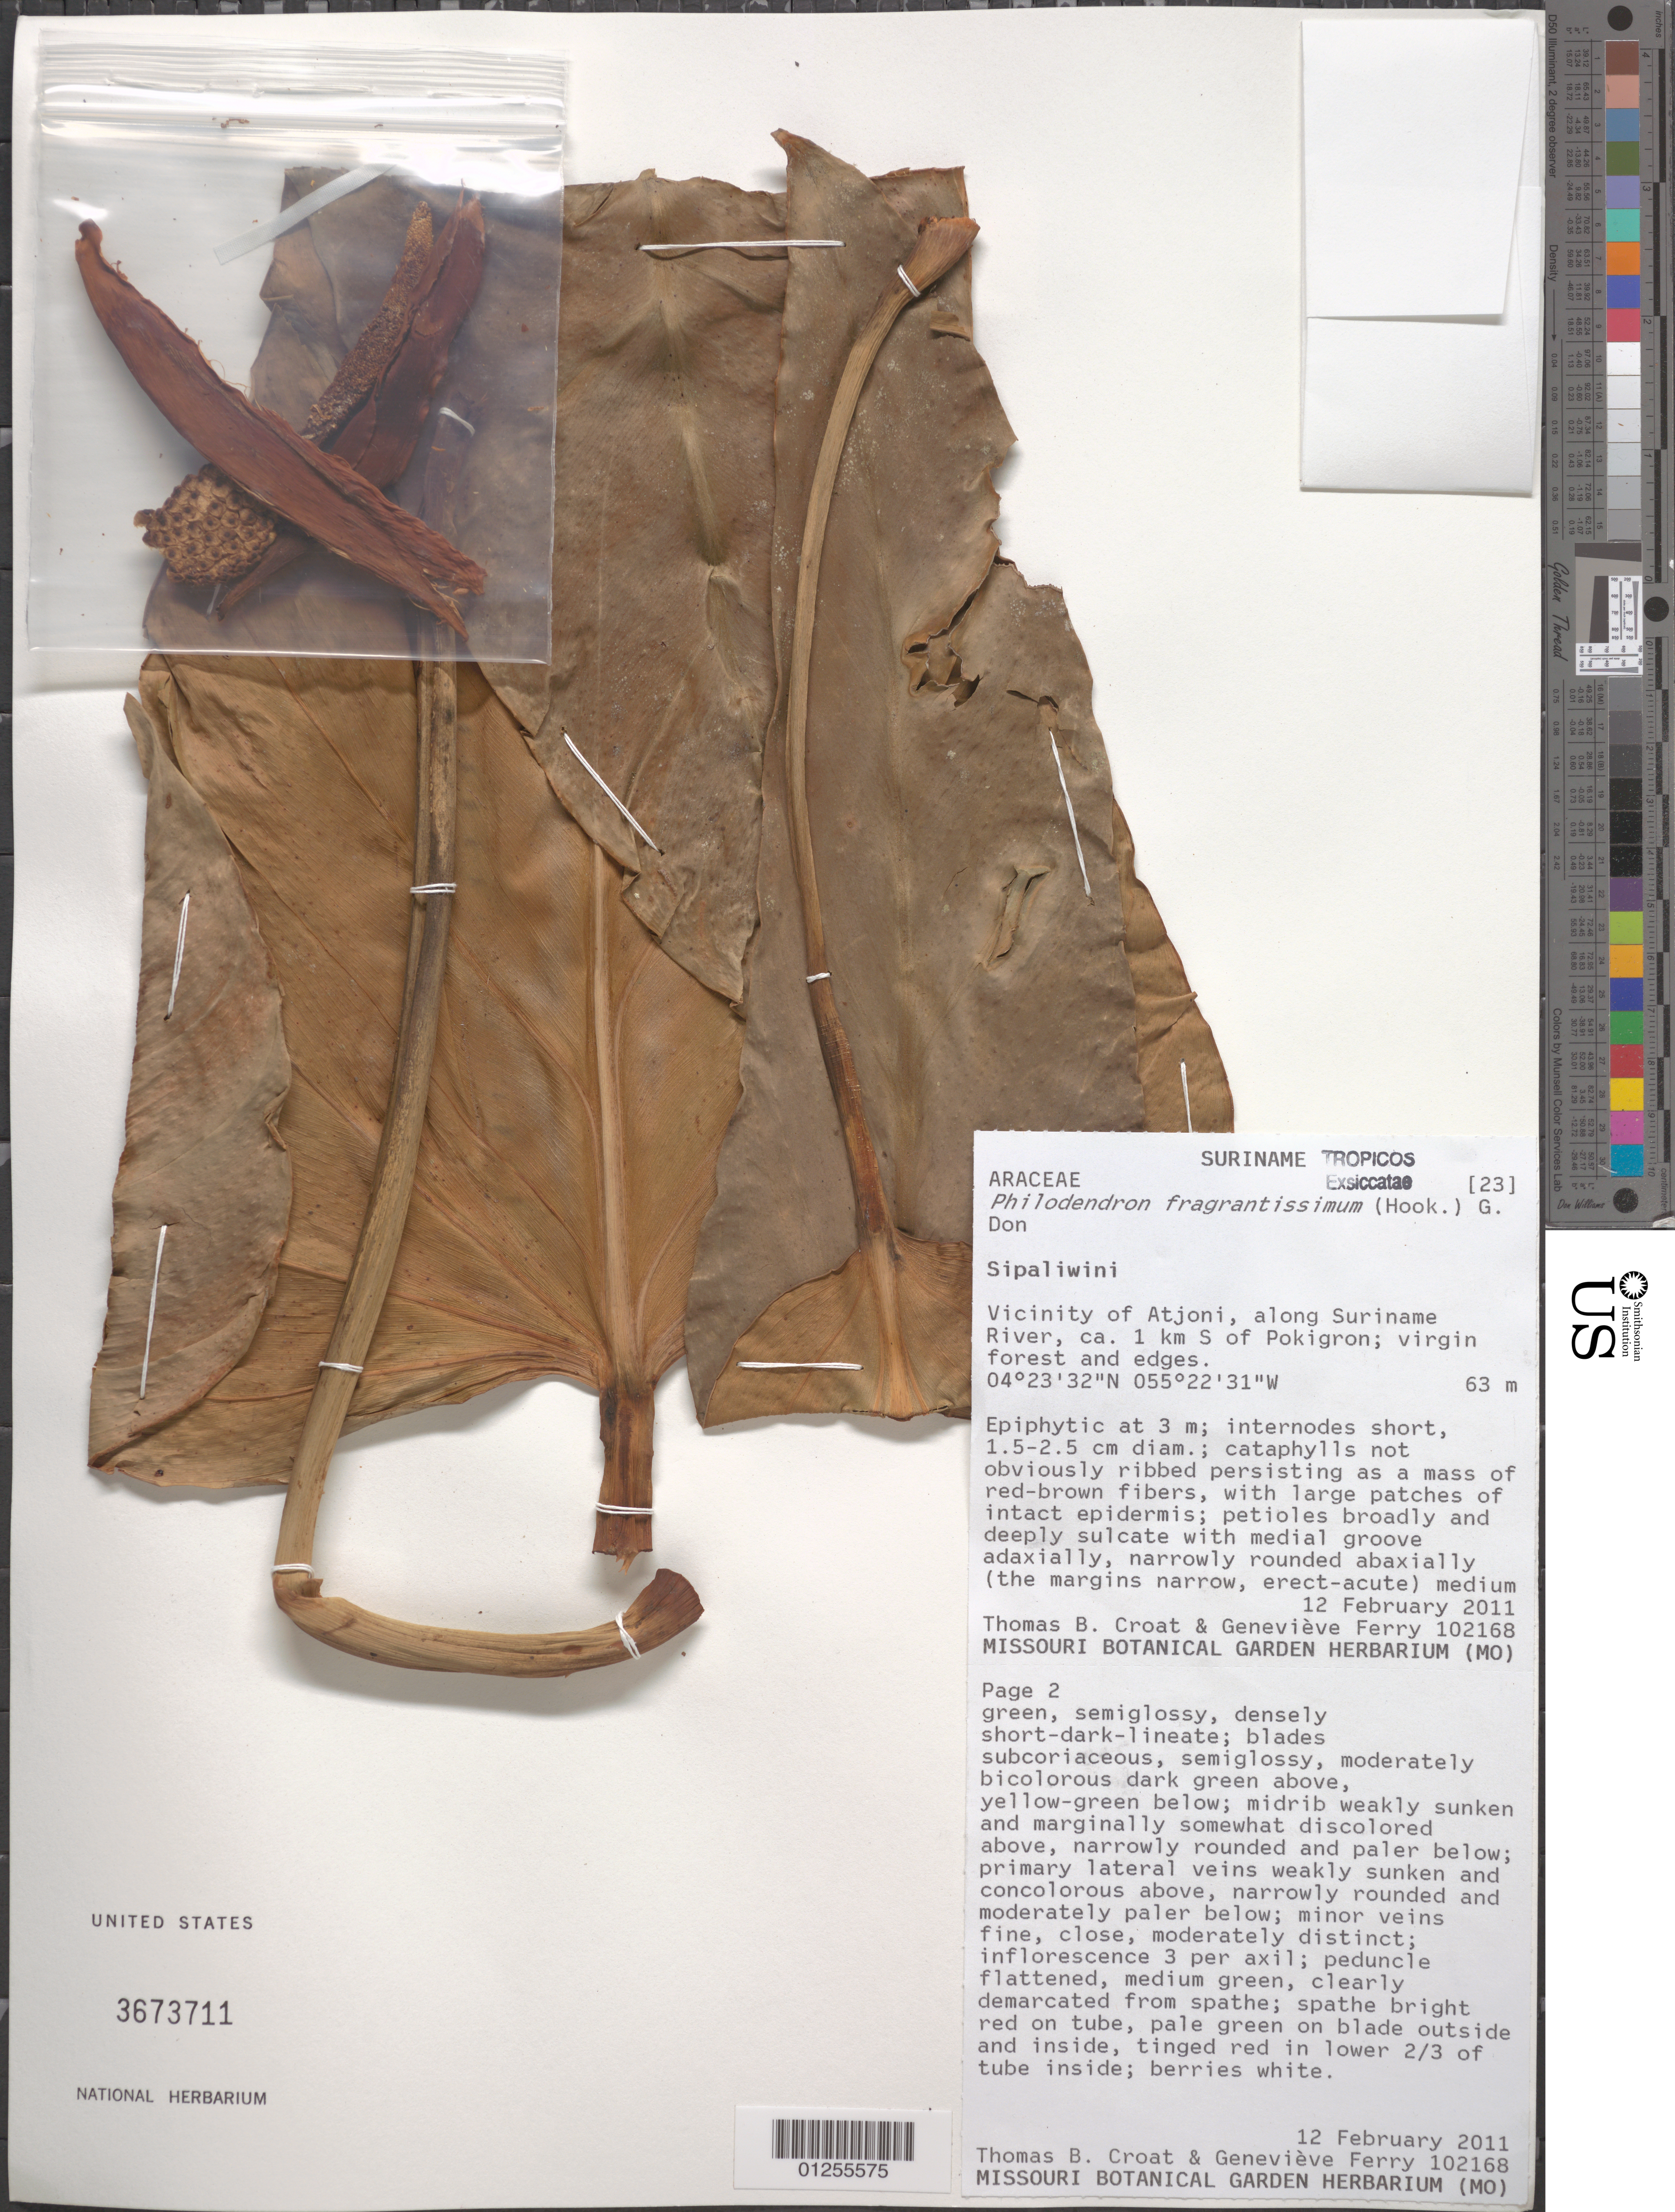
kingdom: Plantae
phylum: Tracheophyta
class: Liliopsida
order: Alismatales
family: Araceae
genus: Philodendron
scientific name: Philodendron fragrantissimum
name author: (G. Don) Kunth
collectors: T. B. Croat & G. Ferry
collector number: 102168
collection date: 2011-02-12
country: Suriname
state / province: Sipaliwini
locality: Vicinity of Atjoni, along Suriname River, ca. 1 km S of Pokigron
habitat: Virgin forest and edges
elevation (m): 63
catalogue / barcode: US 3673711